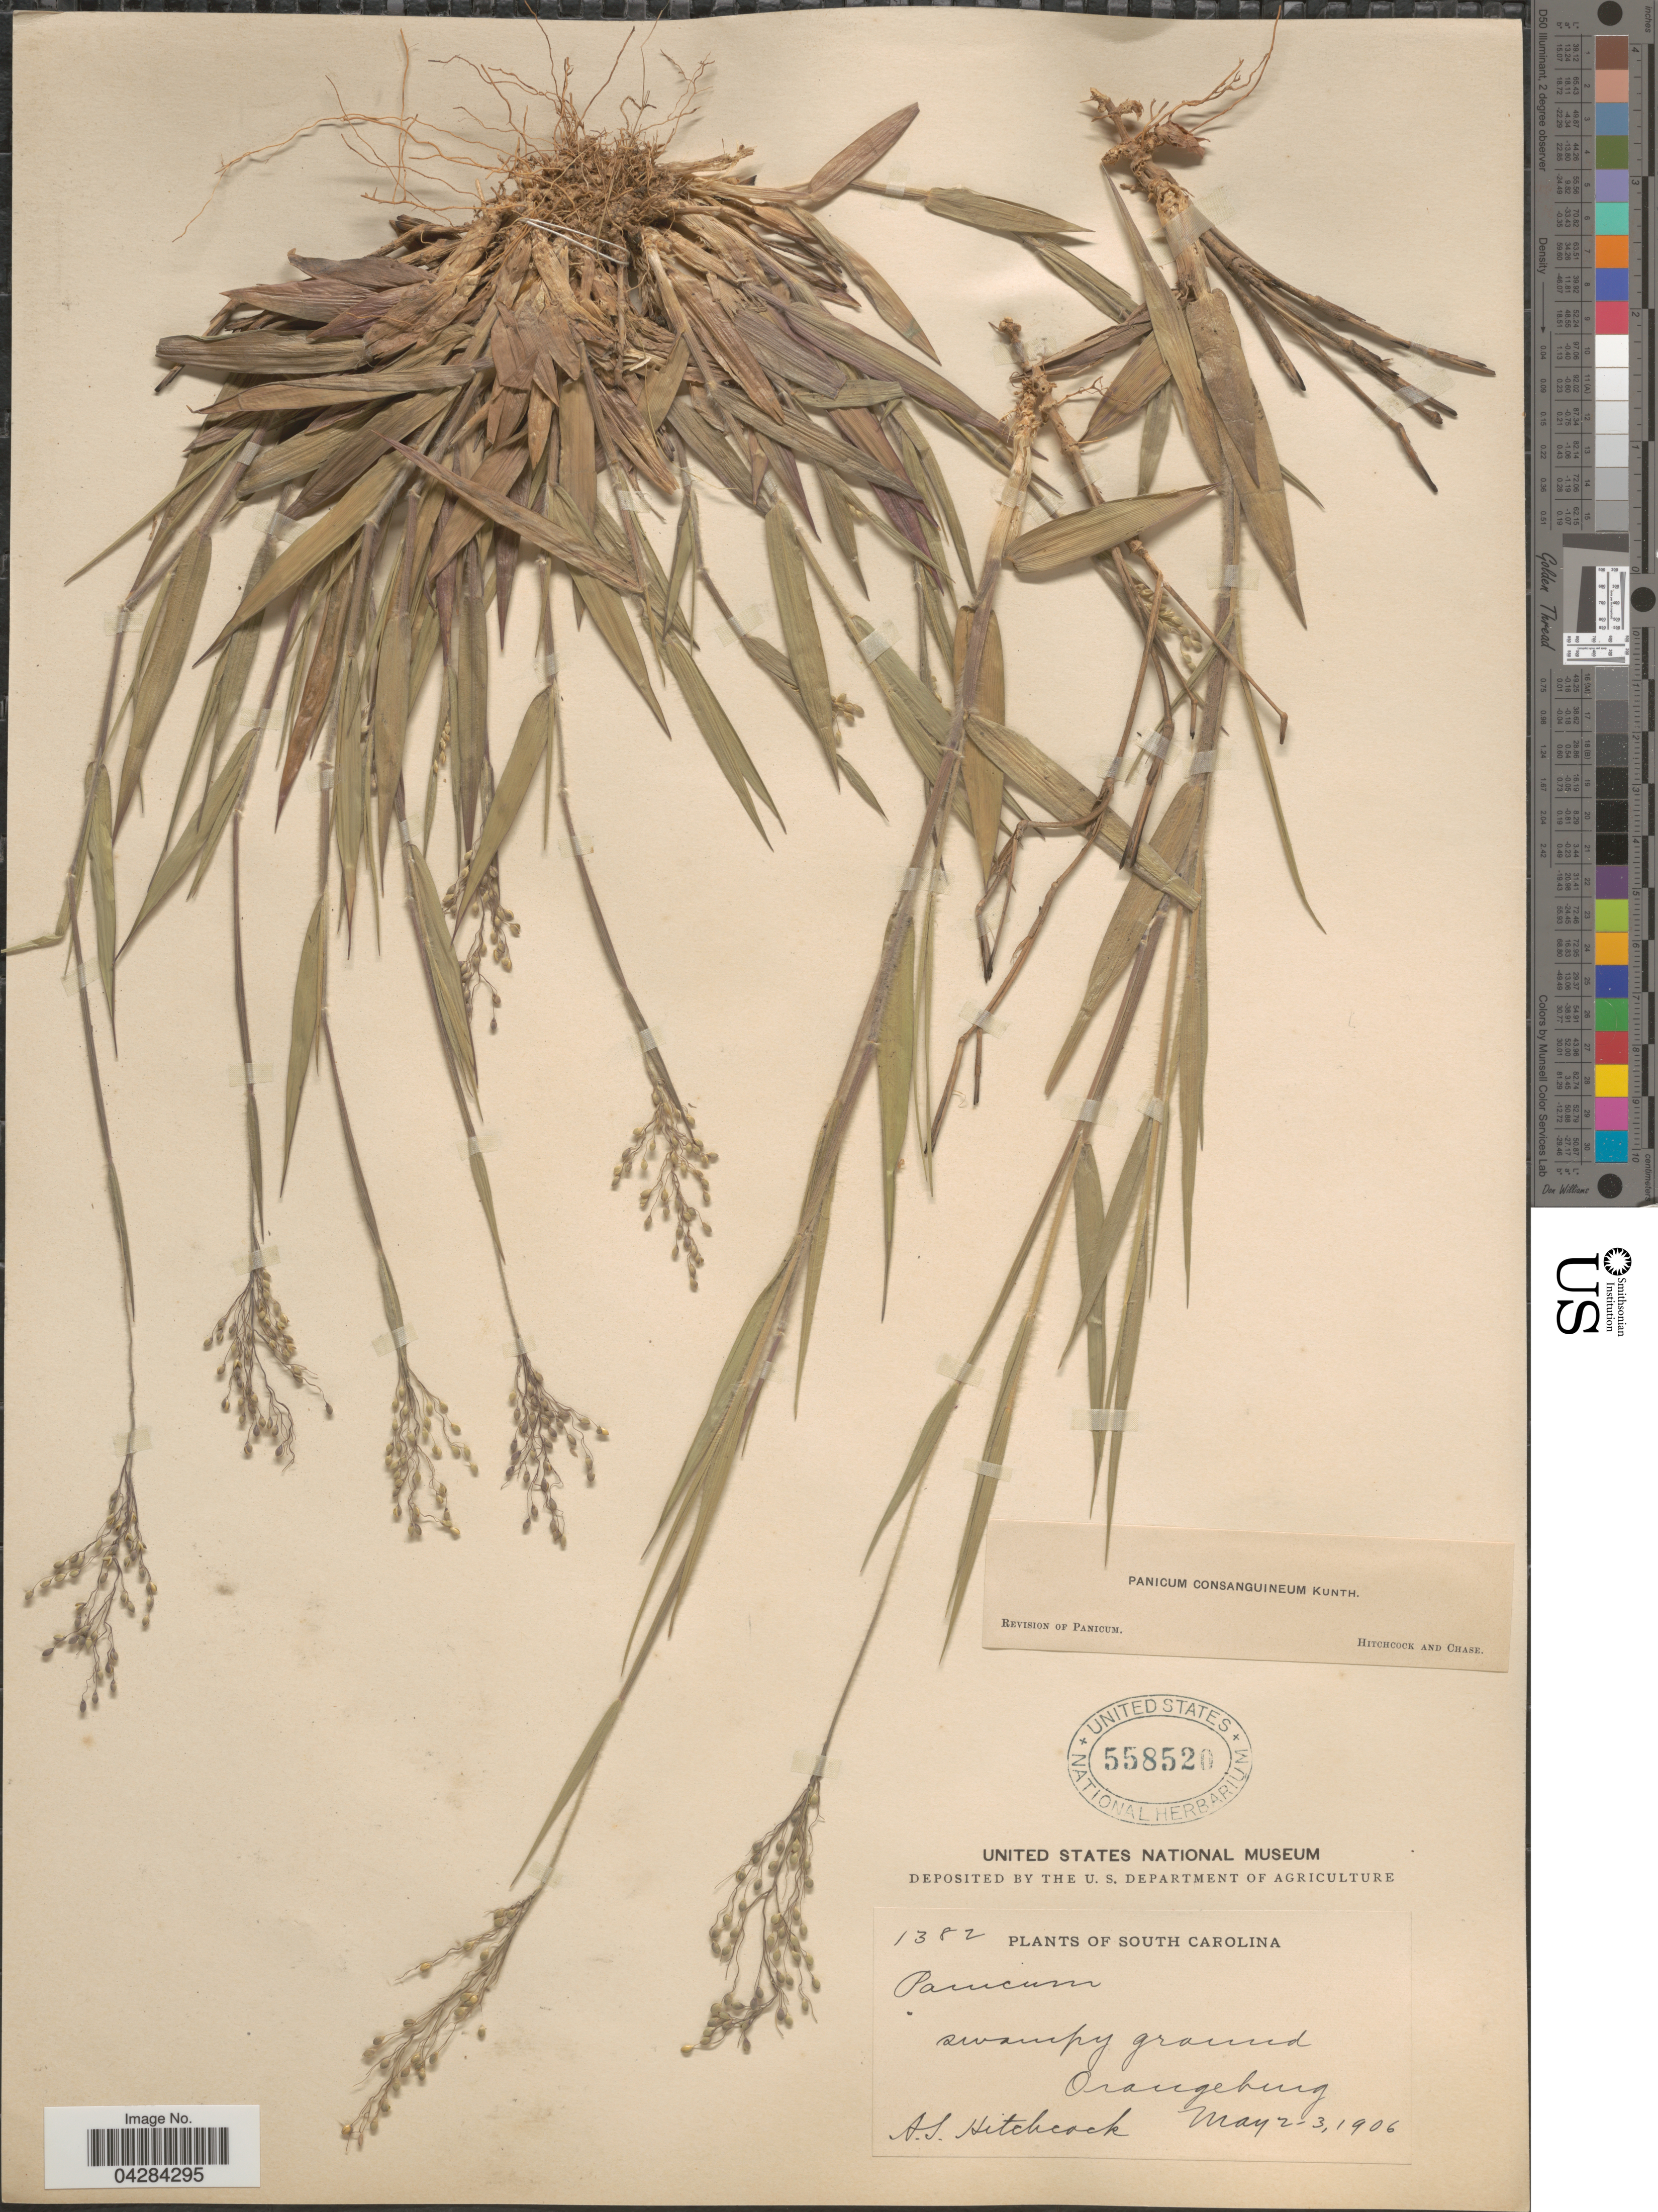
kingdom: Plantae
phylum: Tracheophyta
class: Liliopsida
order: Poales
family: Poaceae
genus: Dichanthelium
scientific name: Dichanthelium ovale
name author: (Elliott) Gould & C.A. Clark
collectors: A. S. Hitchcock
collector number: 1382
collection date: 1906-05-02/1906-05-03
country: United States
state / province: South Carolina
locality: Swampy ground. Orangeburg.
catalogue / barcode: US 558520